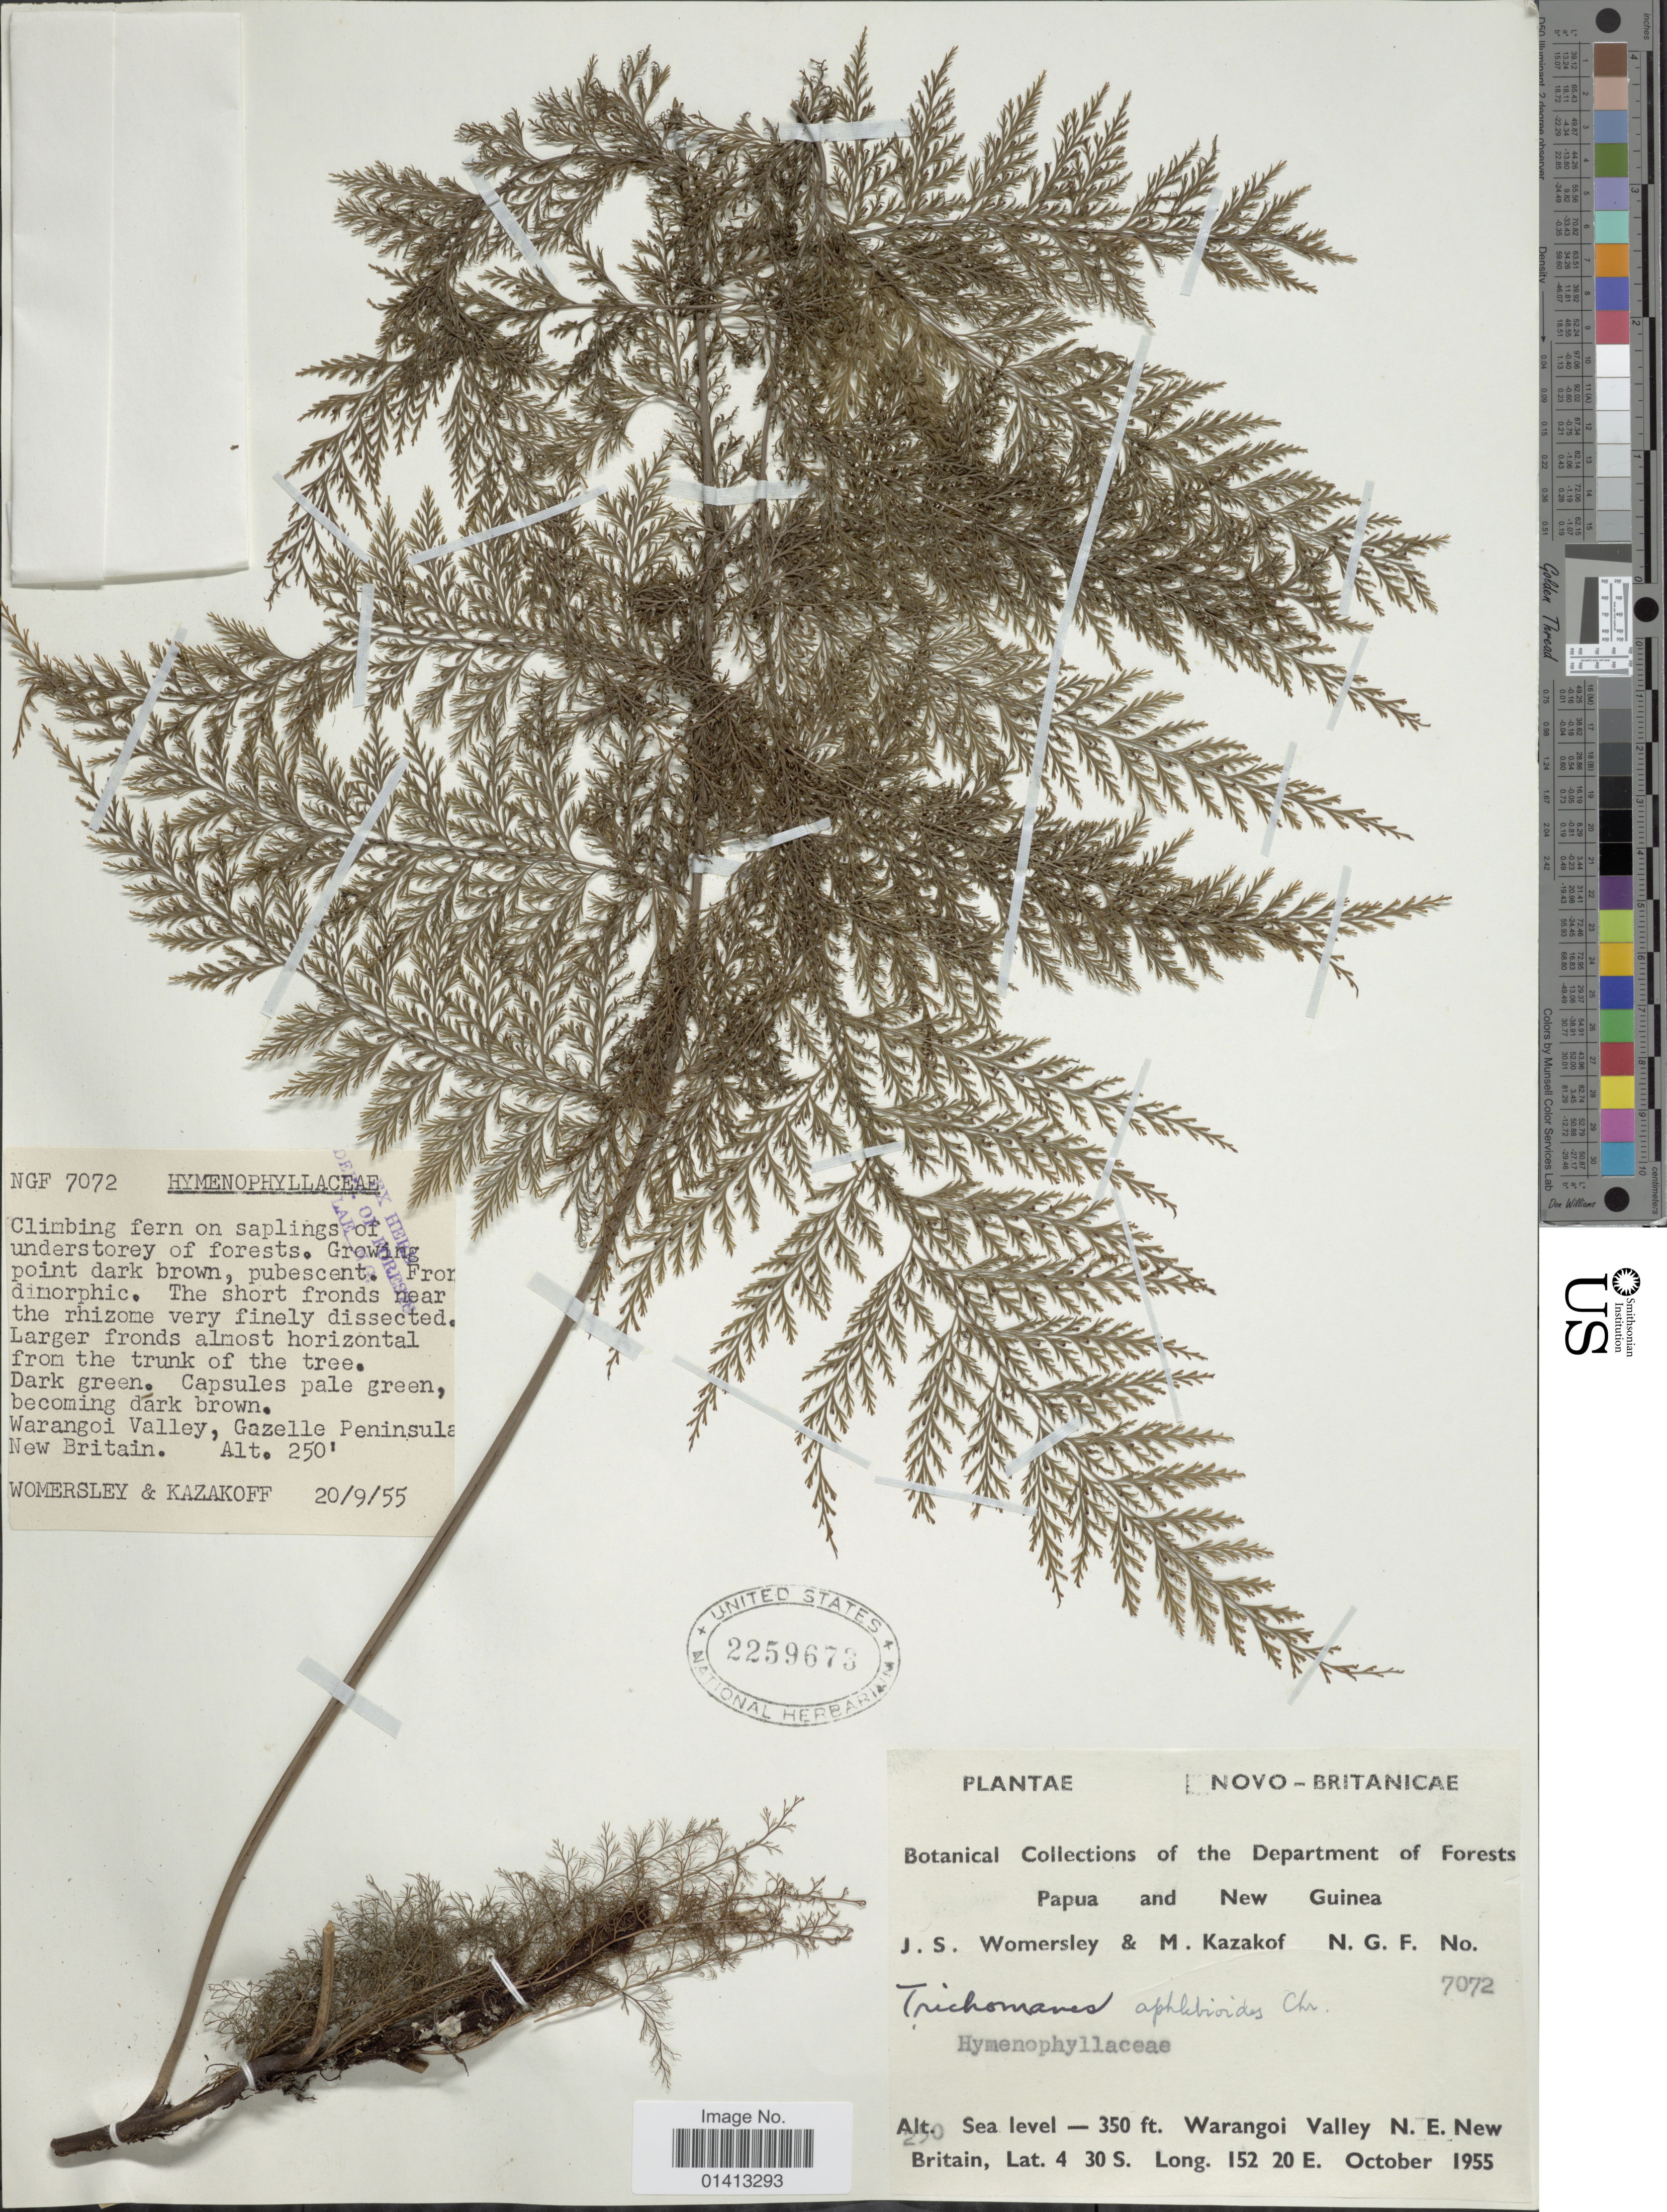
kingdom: Plantae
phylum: Tracheophyta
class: Polypodiopsida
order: Hymenophyllales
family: Hymenophyllaceae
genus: Crepidomanes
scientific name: Crepidomanes aphlebioides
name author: (Christ) I.M. Turner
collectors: J. S. Womersley & M. Kazakof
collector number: NGF 7072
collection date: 1955-10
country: Papua New Guinea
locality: Warangoi Valley, N.E. New Britain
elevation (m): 107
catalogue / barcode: US 2259673